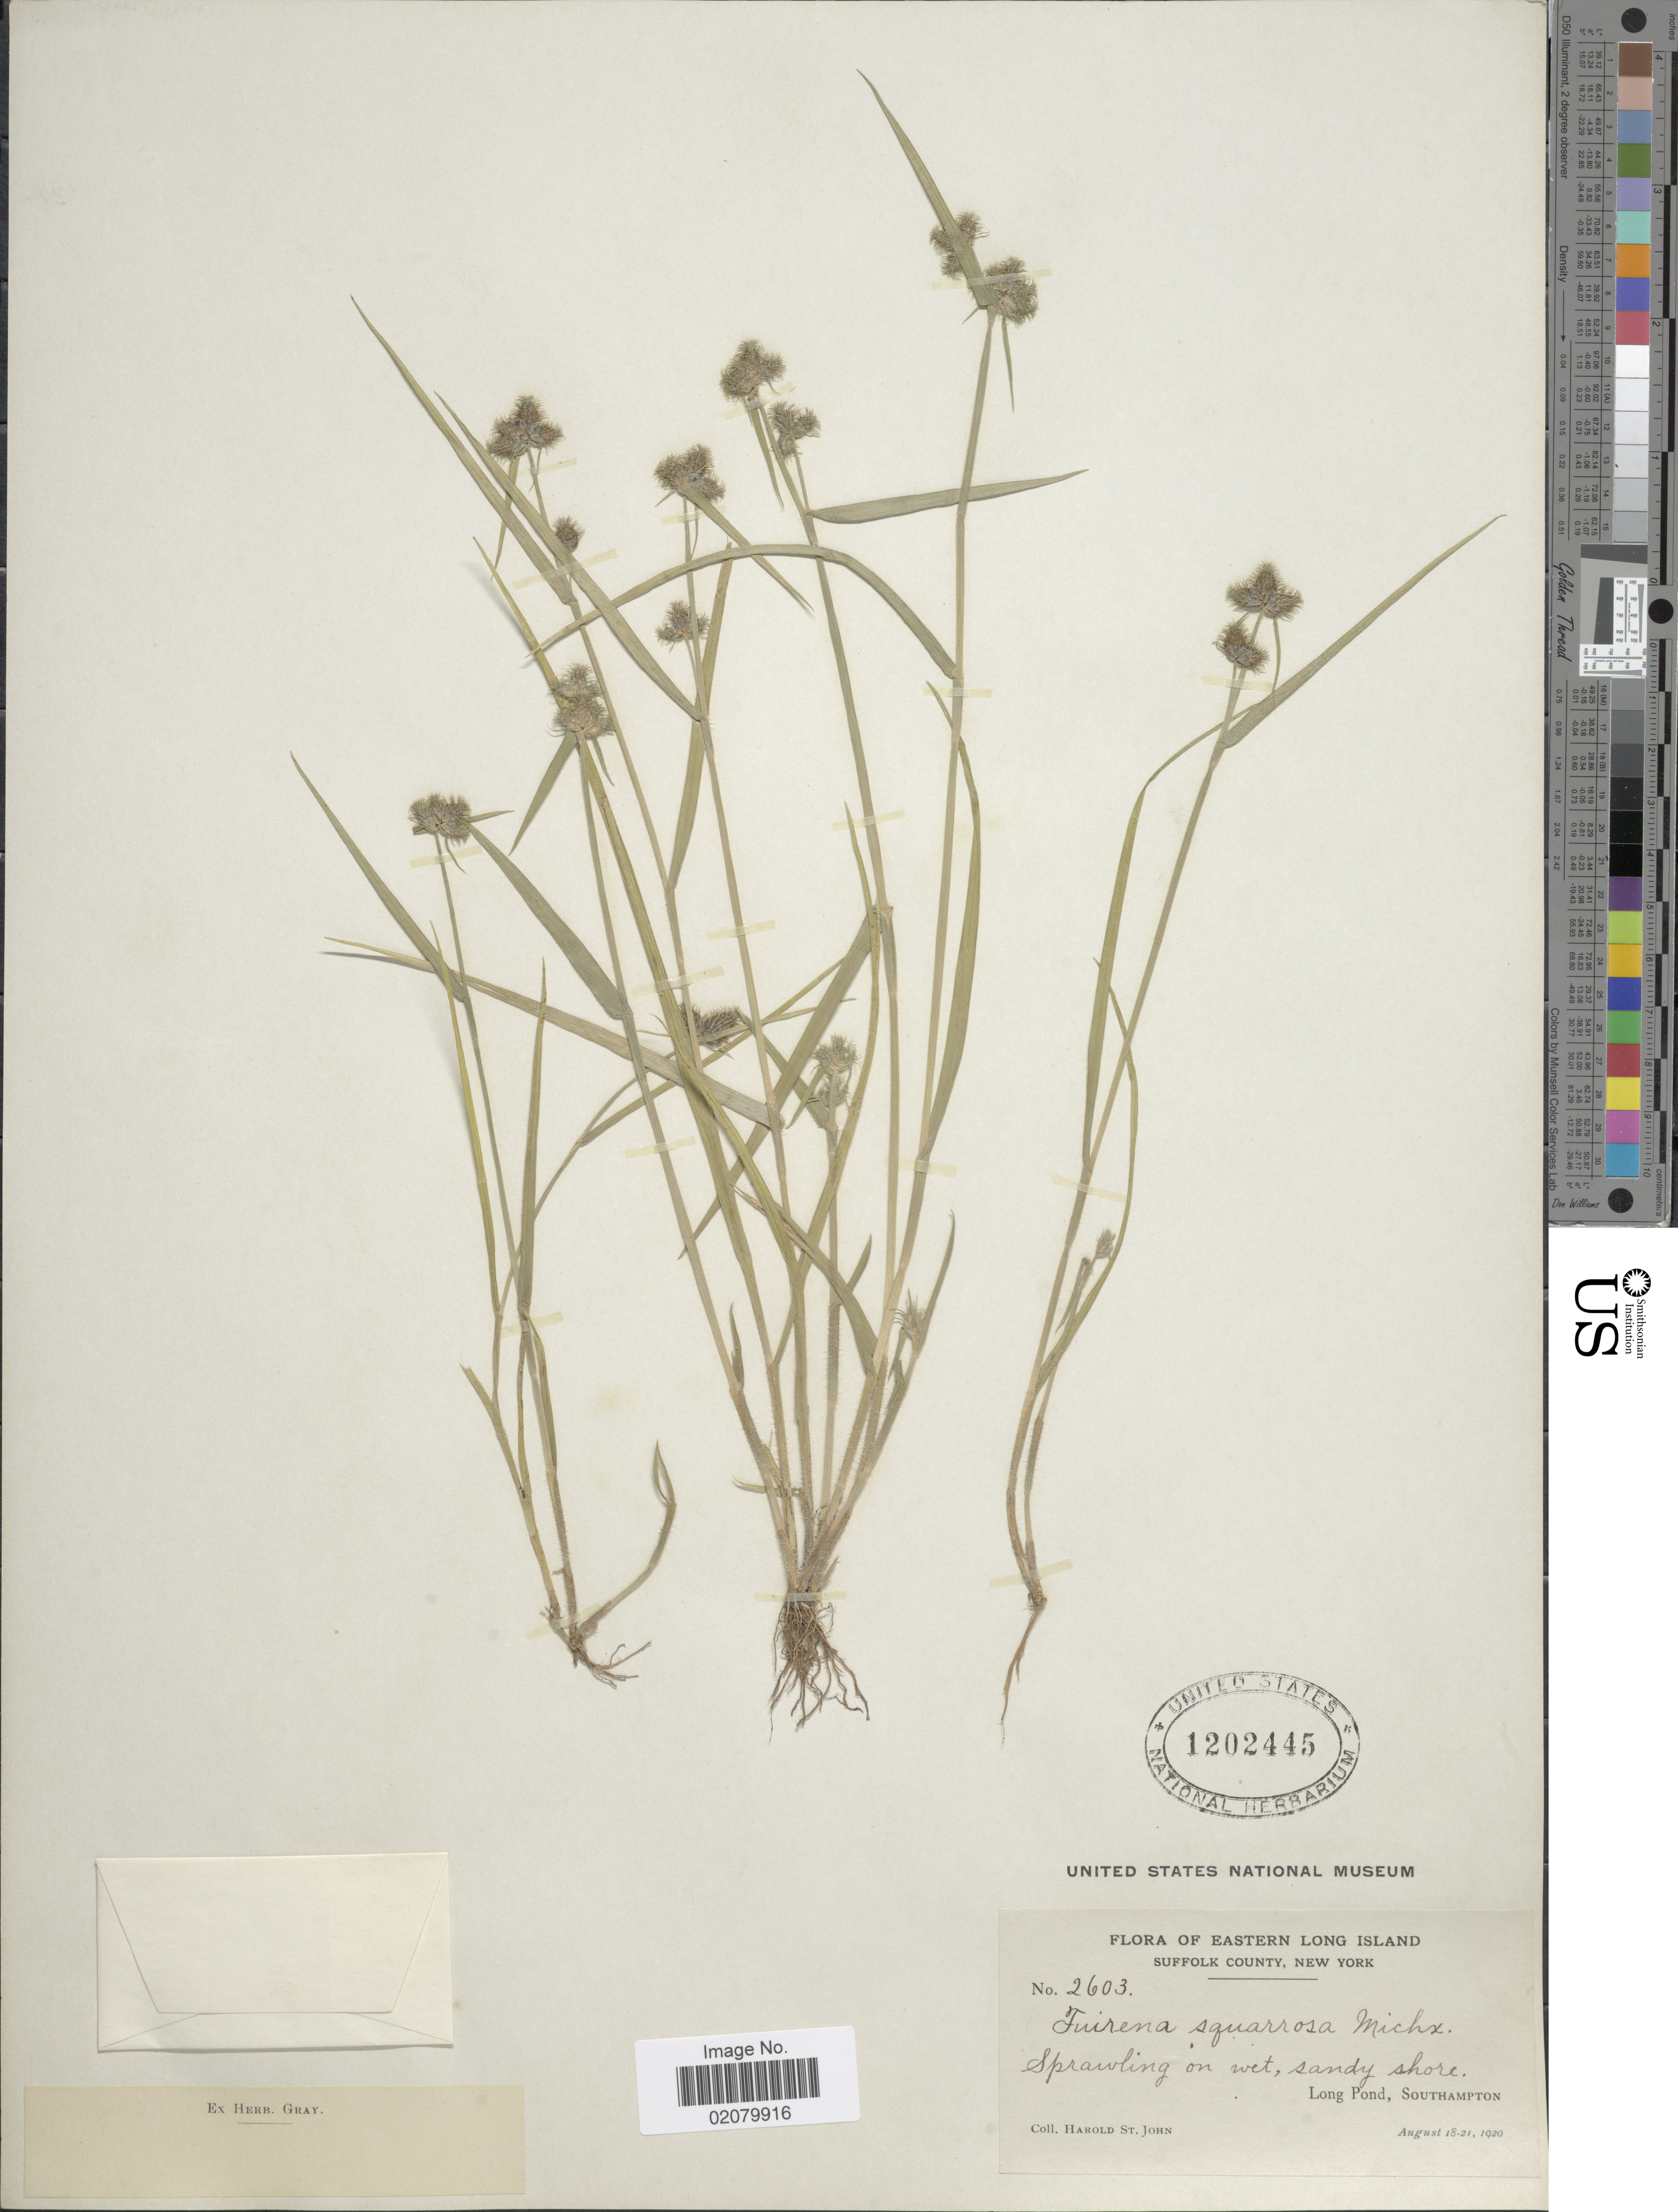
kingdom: Plantae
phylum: Tracheophyta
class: Liliopsida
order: Poales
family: Cyperaceae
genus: Fuirena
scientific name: Fuirena squarrosa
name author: Michx.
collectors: H. St. John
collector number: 2603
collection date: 1920-08-18/1920-08-21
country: United States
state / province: New York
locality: Eastern Long Island, Suffolk County, Long Pond, Southampton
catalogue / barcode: US 1202445